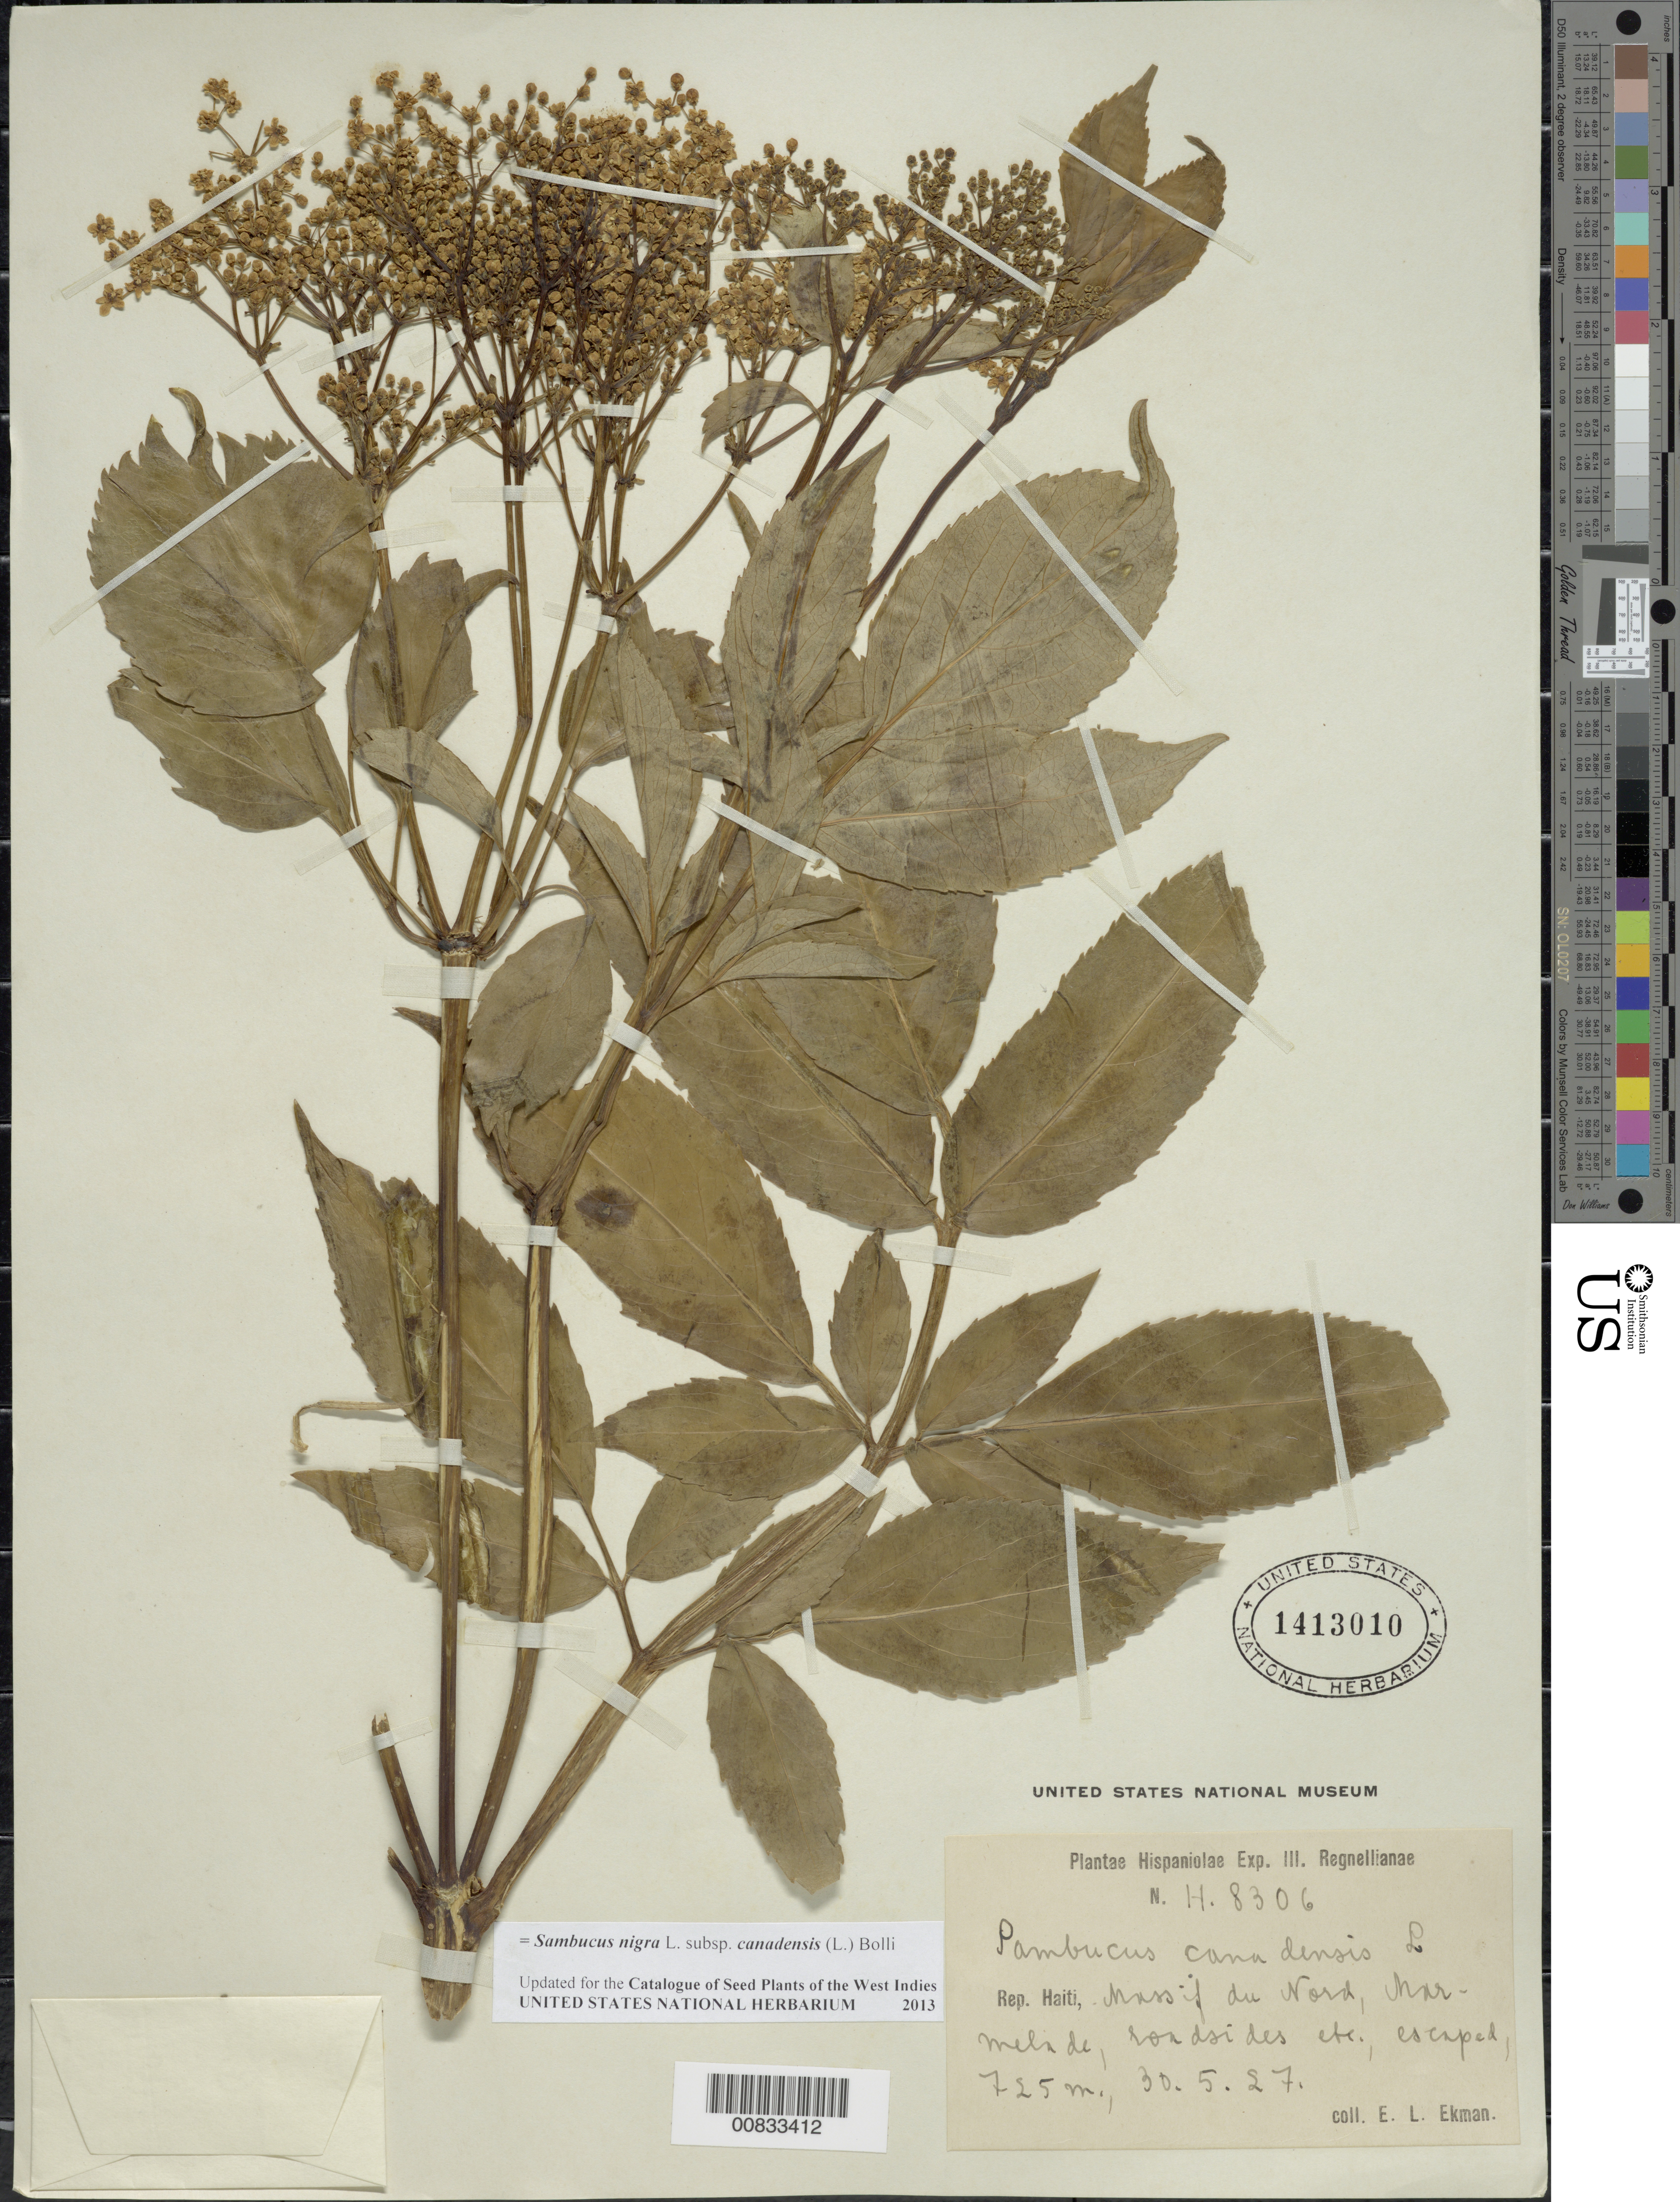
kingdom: Plantae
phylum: Tracheophyta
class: Magnoliopsida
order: Dipsacales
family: Viburnaceae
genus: Sambucus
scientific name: Sambucus nigra subsp. canadensis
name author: (L.) Bolli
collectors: E. L. Ekman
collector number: H 8306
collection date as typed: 30 May 1927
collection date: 1927-05-30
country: Haiti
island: Hispaniola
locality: Massif du Nord, Marmelade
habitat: Roadsides; escaped.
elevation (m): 725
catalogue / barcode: US 1413010